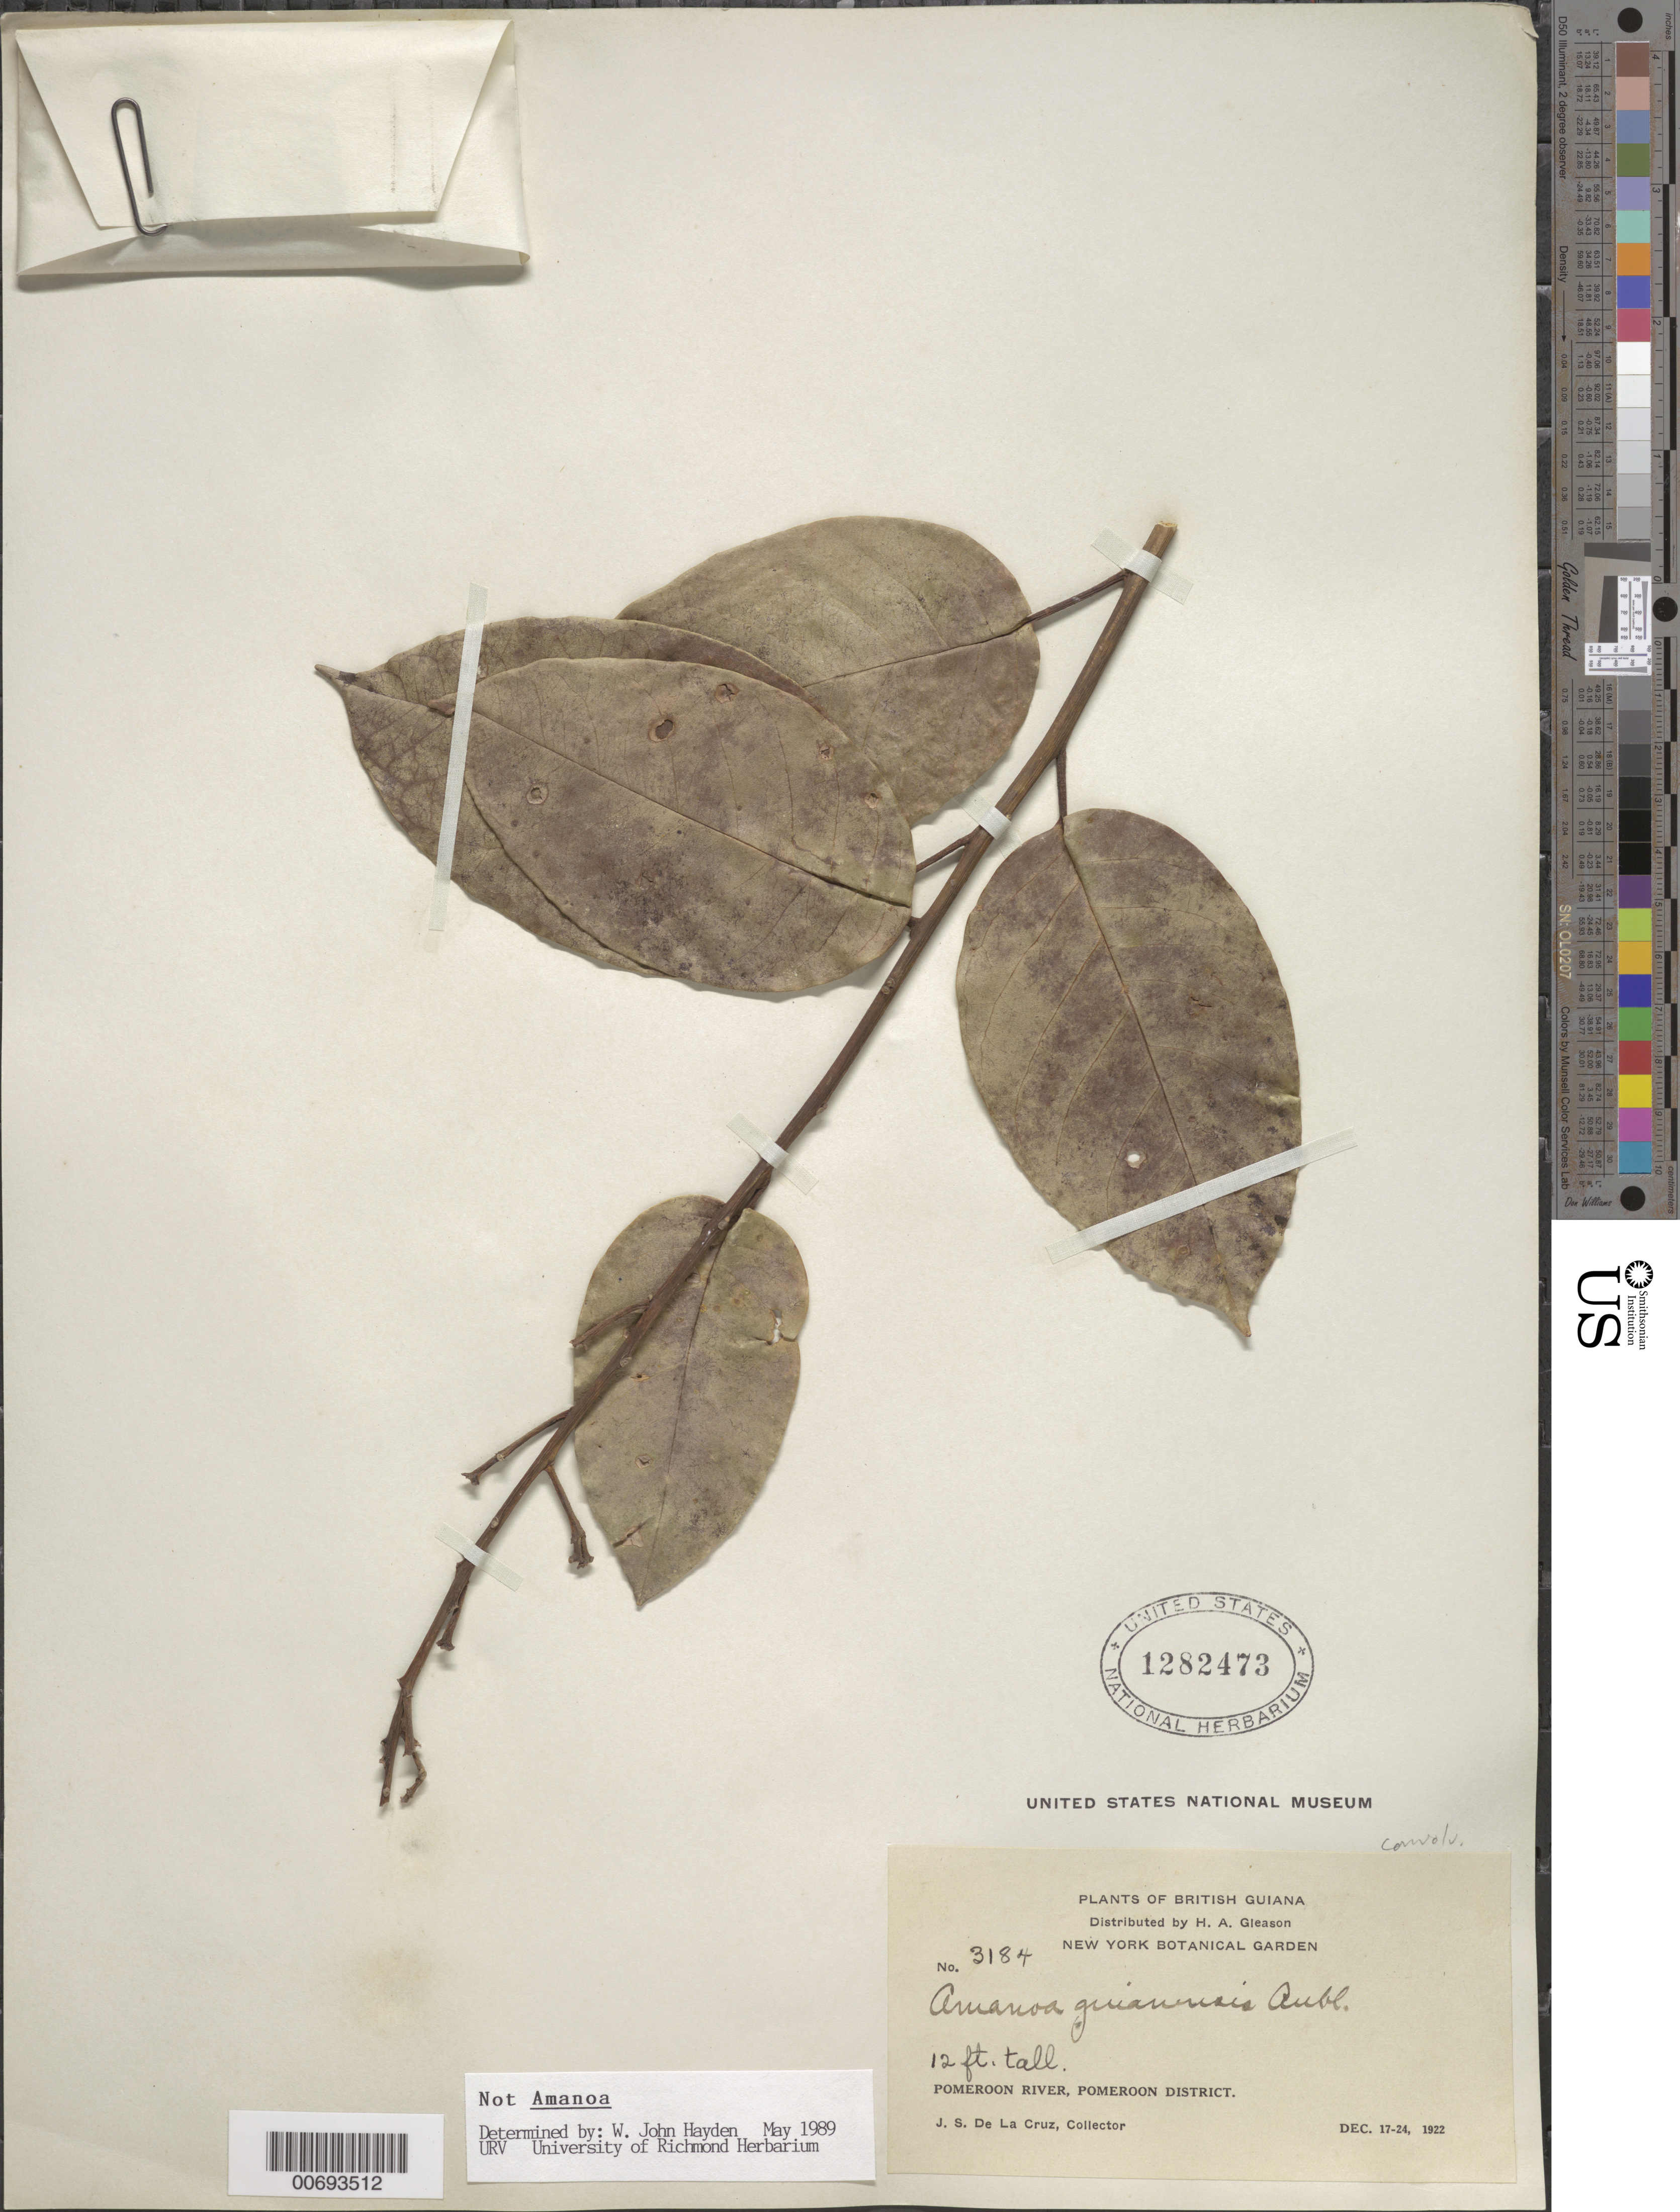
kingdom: Plantae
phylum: Tracheophyta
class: Magnoliopsida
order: Solanales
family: Convolvulaceae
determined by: Hayden, W. J.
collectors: J. S. de la Cruz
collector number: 3184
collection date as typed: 17-Dec-22 to 24-Dec-22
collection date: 1922-12-17/1922-12-24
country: Guyana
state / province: Pomeroon-Supenaam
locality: Pomeroon R.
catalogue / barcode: US 1282473